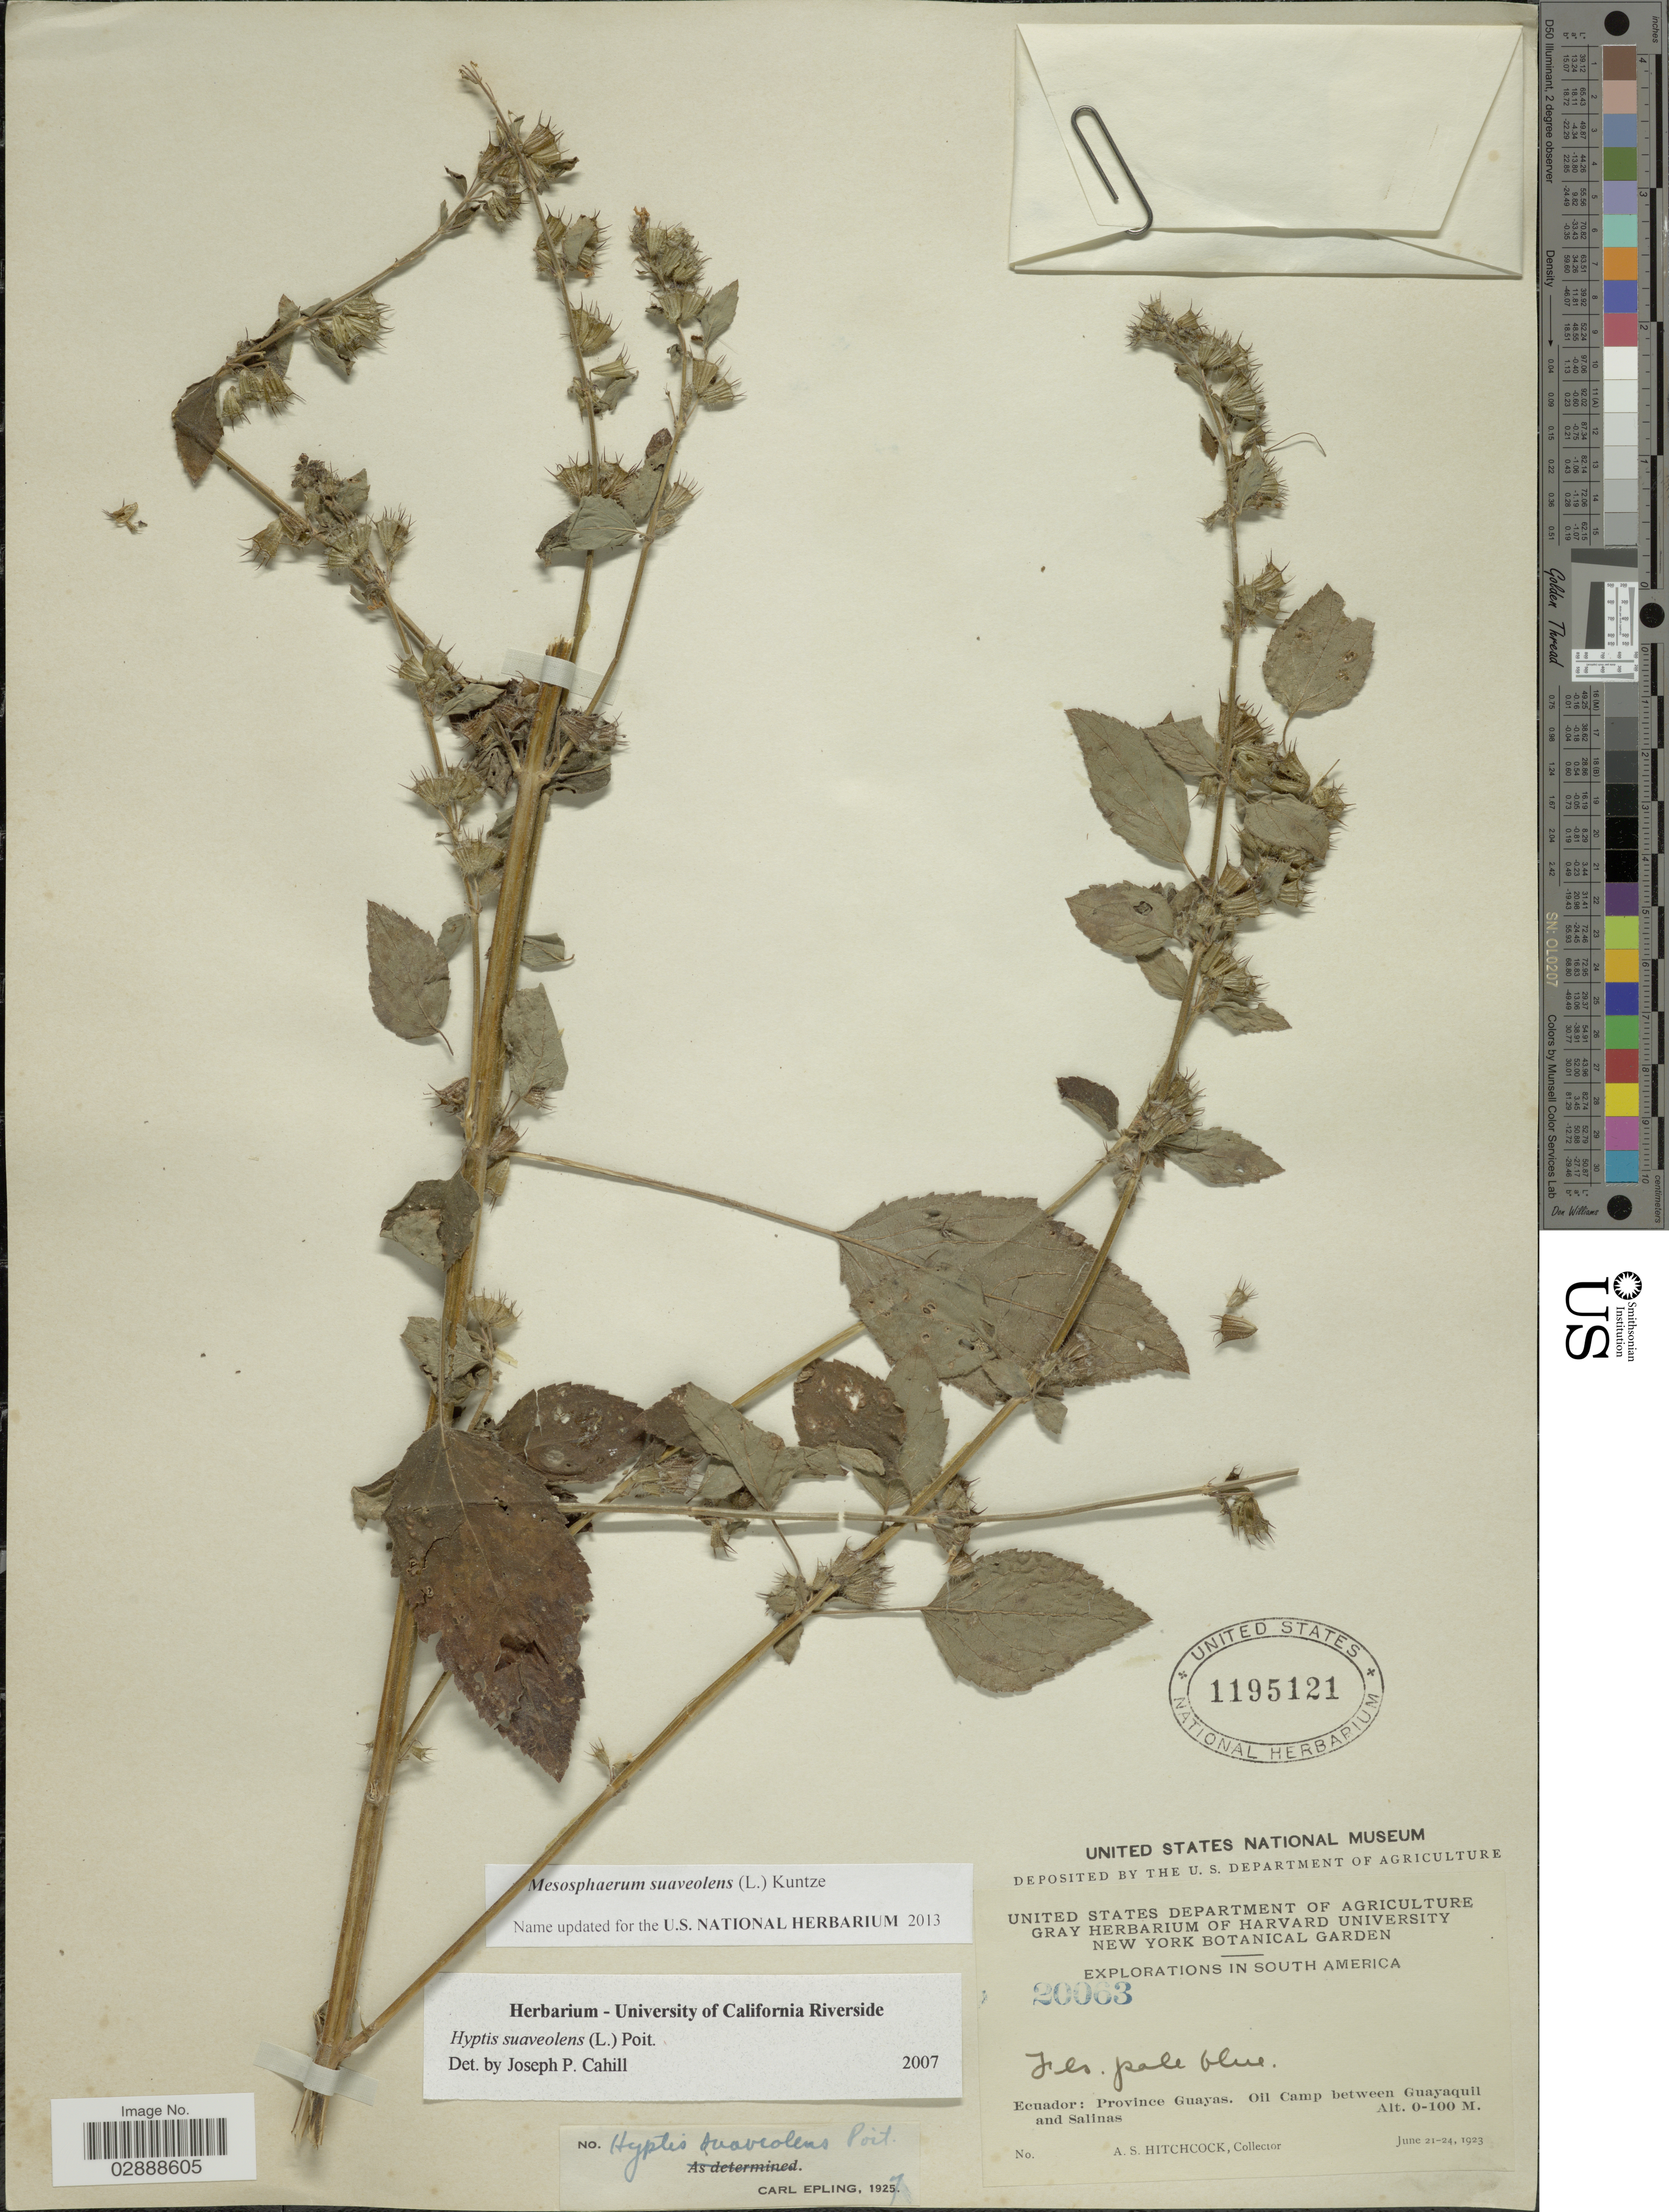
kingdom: Plantae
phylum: Tracheophyta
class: Magnoliopsida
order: Lamiales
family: Lamiaceae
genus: Mesosphaerum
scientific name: Mesosphaerum suaveolens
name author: (L.) Kuntze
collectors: A. S. Hitchcock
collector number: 20063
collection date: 1923-06-21/1923-06-24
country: Ecuador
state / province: Guayas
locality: Oil Camp between Guayaquil and Salinas.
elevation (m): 0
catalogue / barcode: US 1195121